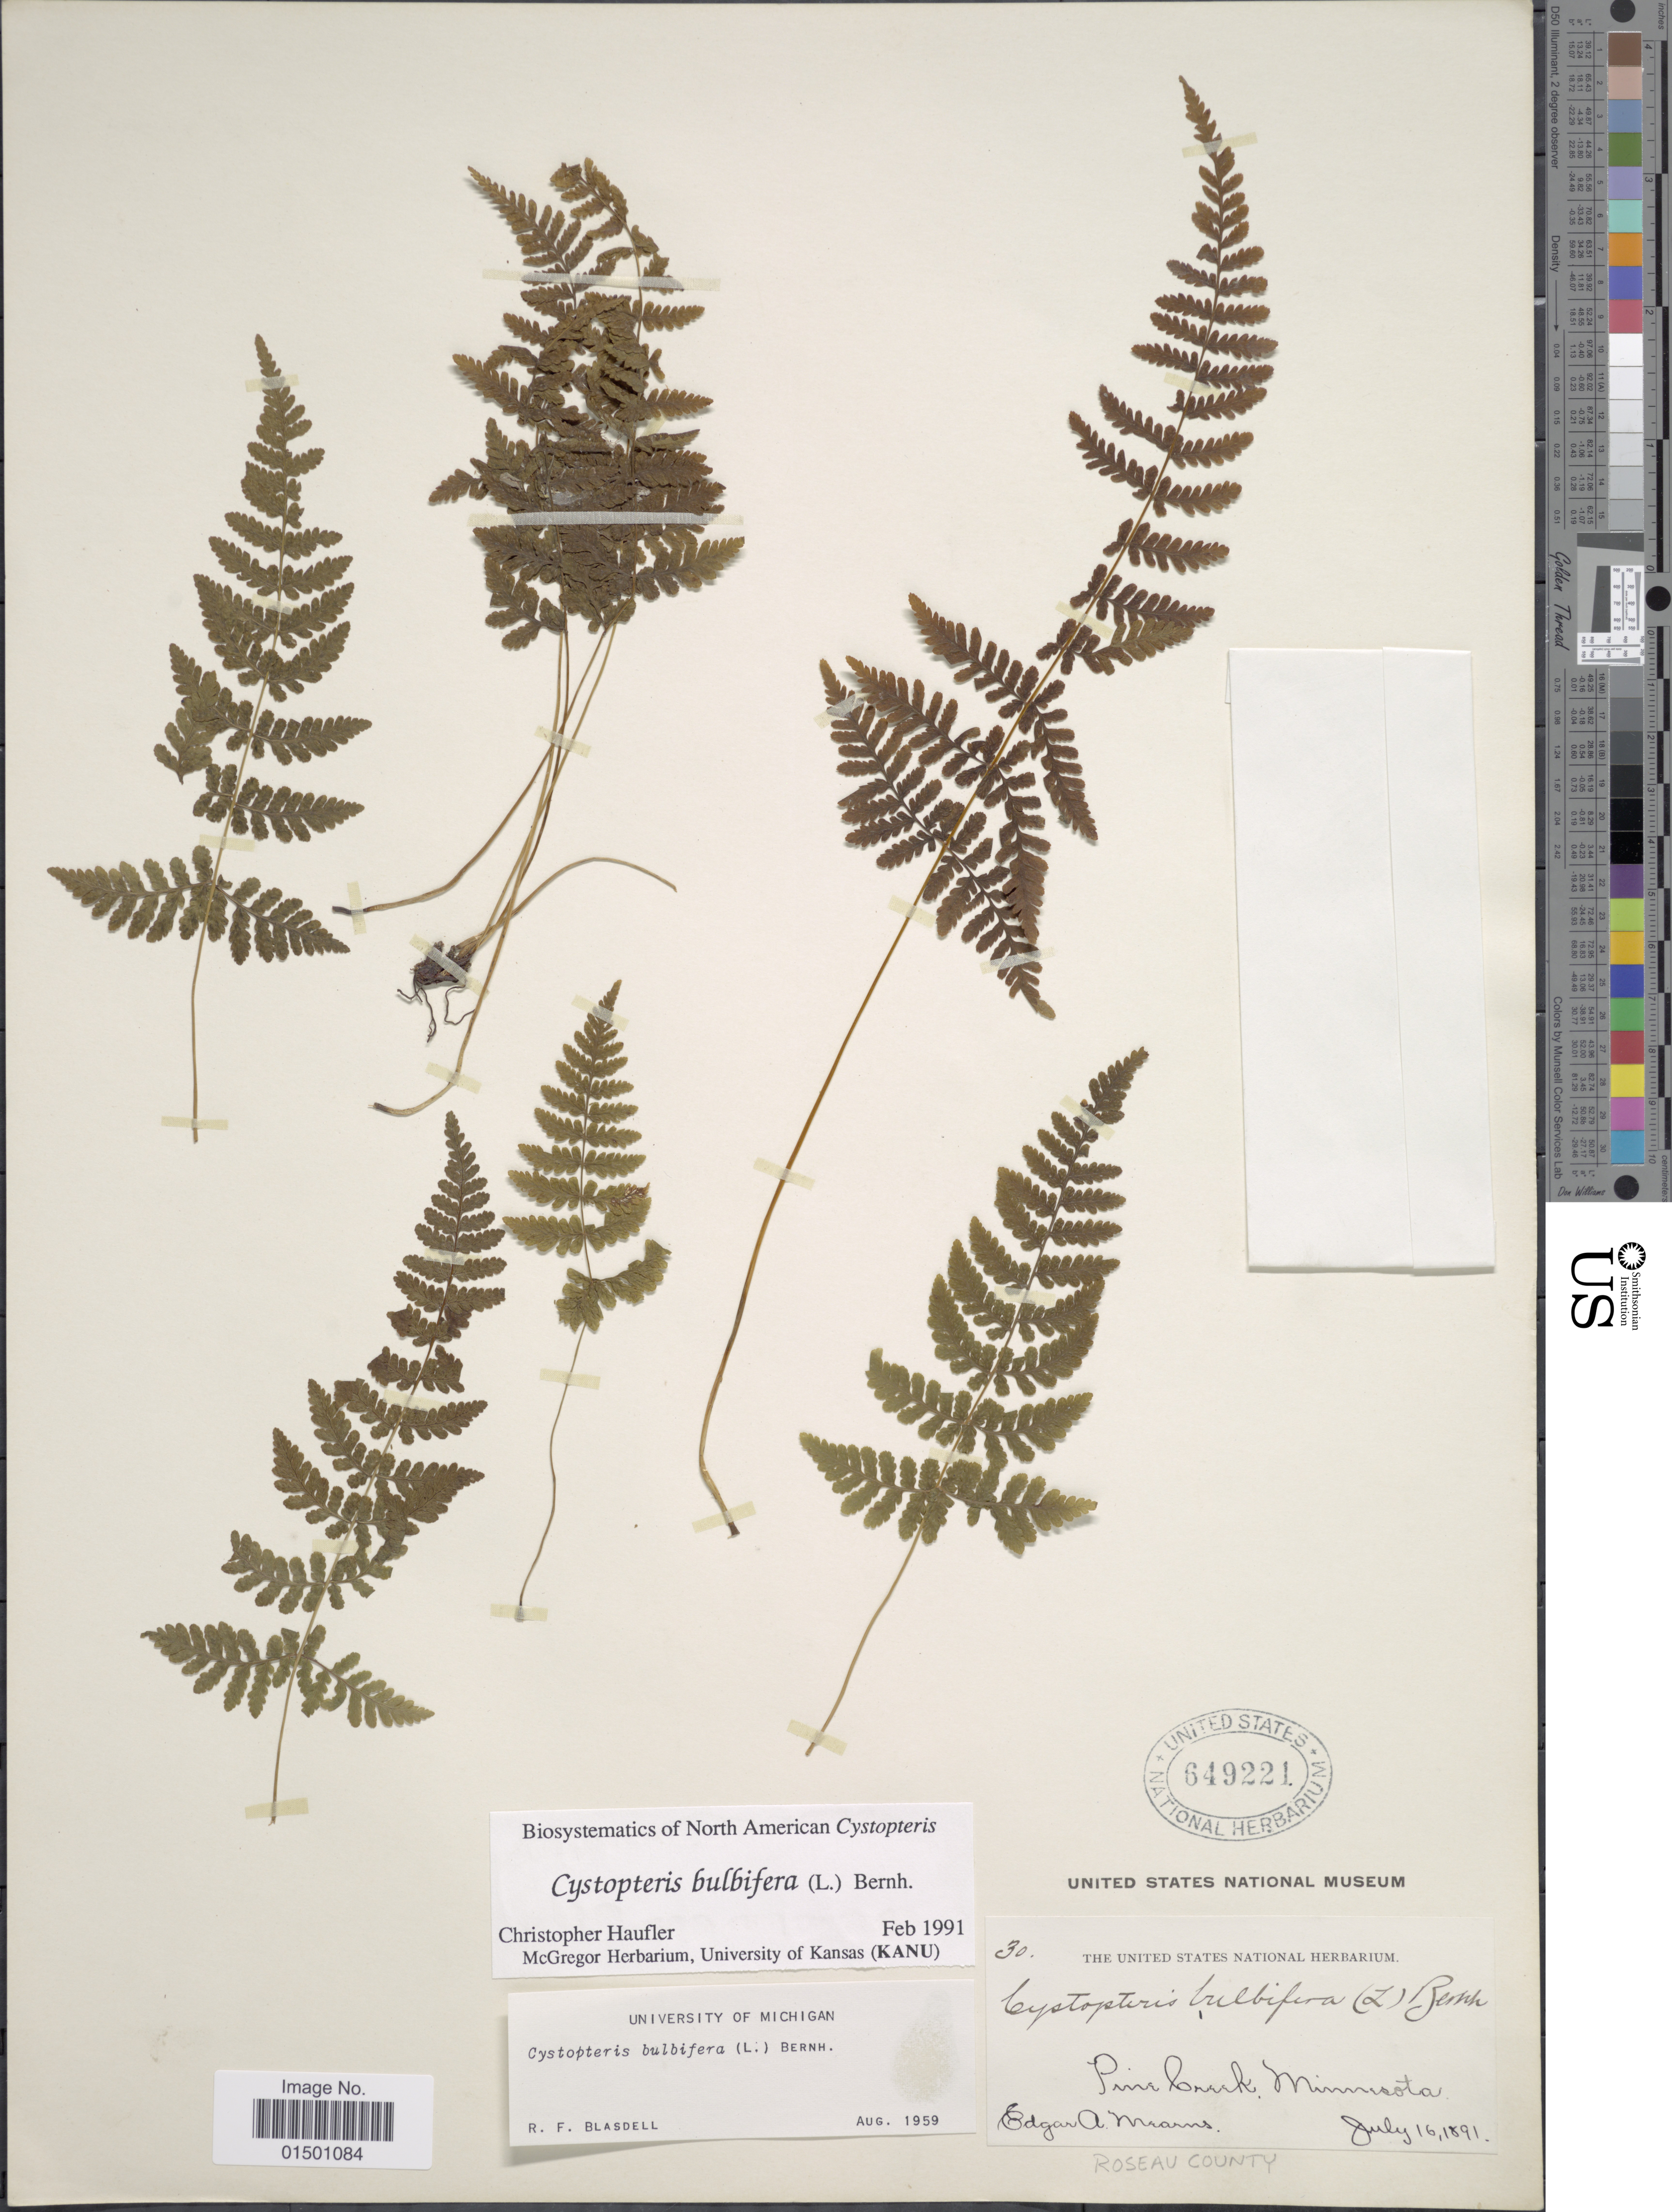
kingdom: Plantae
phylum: Tracheophyta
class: Polypodiopsida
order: Polypodiales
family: Cystopteridaceae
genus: Cystopteris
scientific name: Cystopteris bulbifera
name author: (L.) Bernh.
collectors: E. A. Mearns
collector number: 30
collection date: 1891-07-16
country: United States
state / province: Minnesota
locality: Pine Creek, Roseau County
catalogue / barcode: US 649221